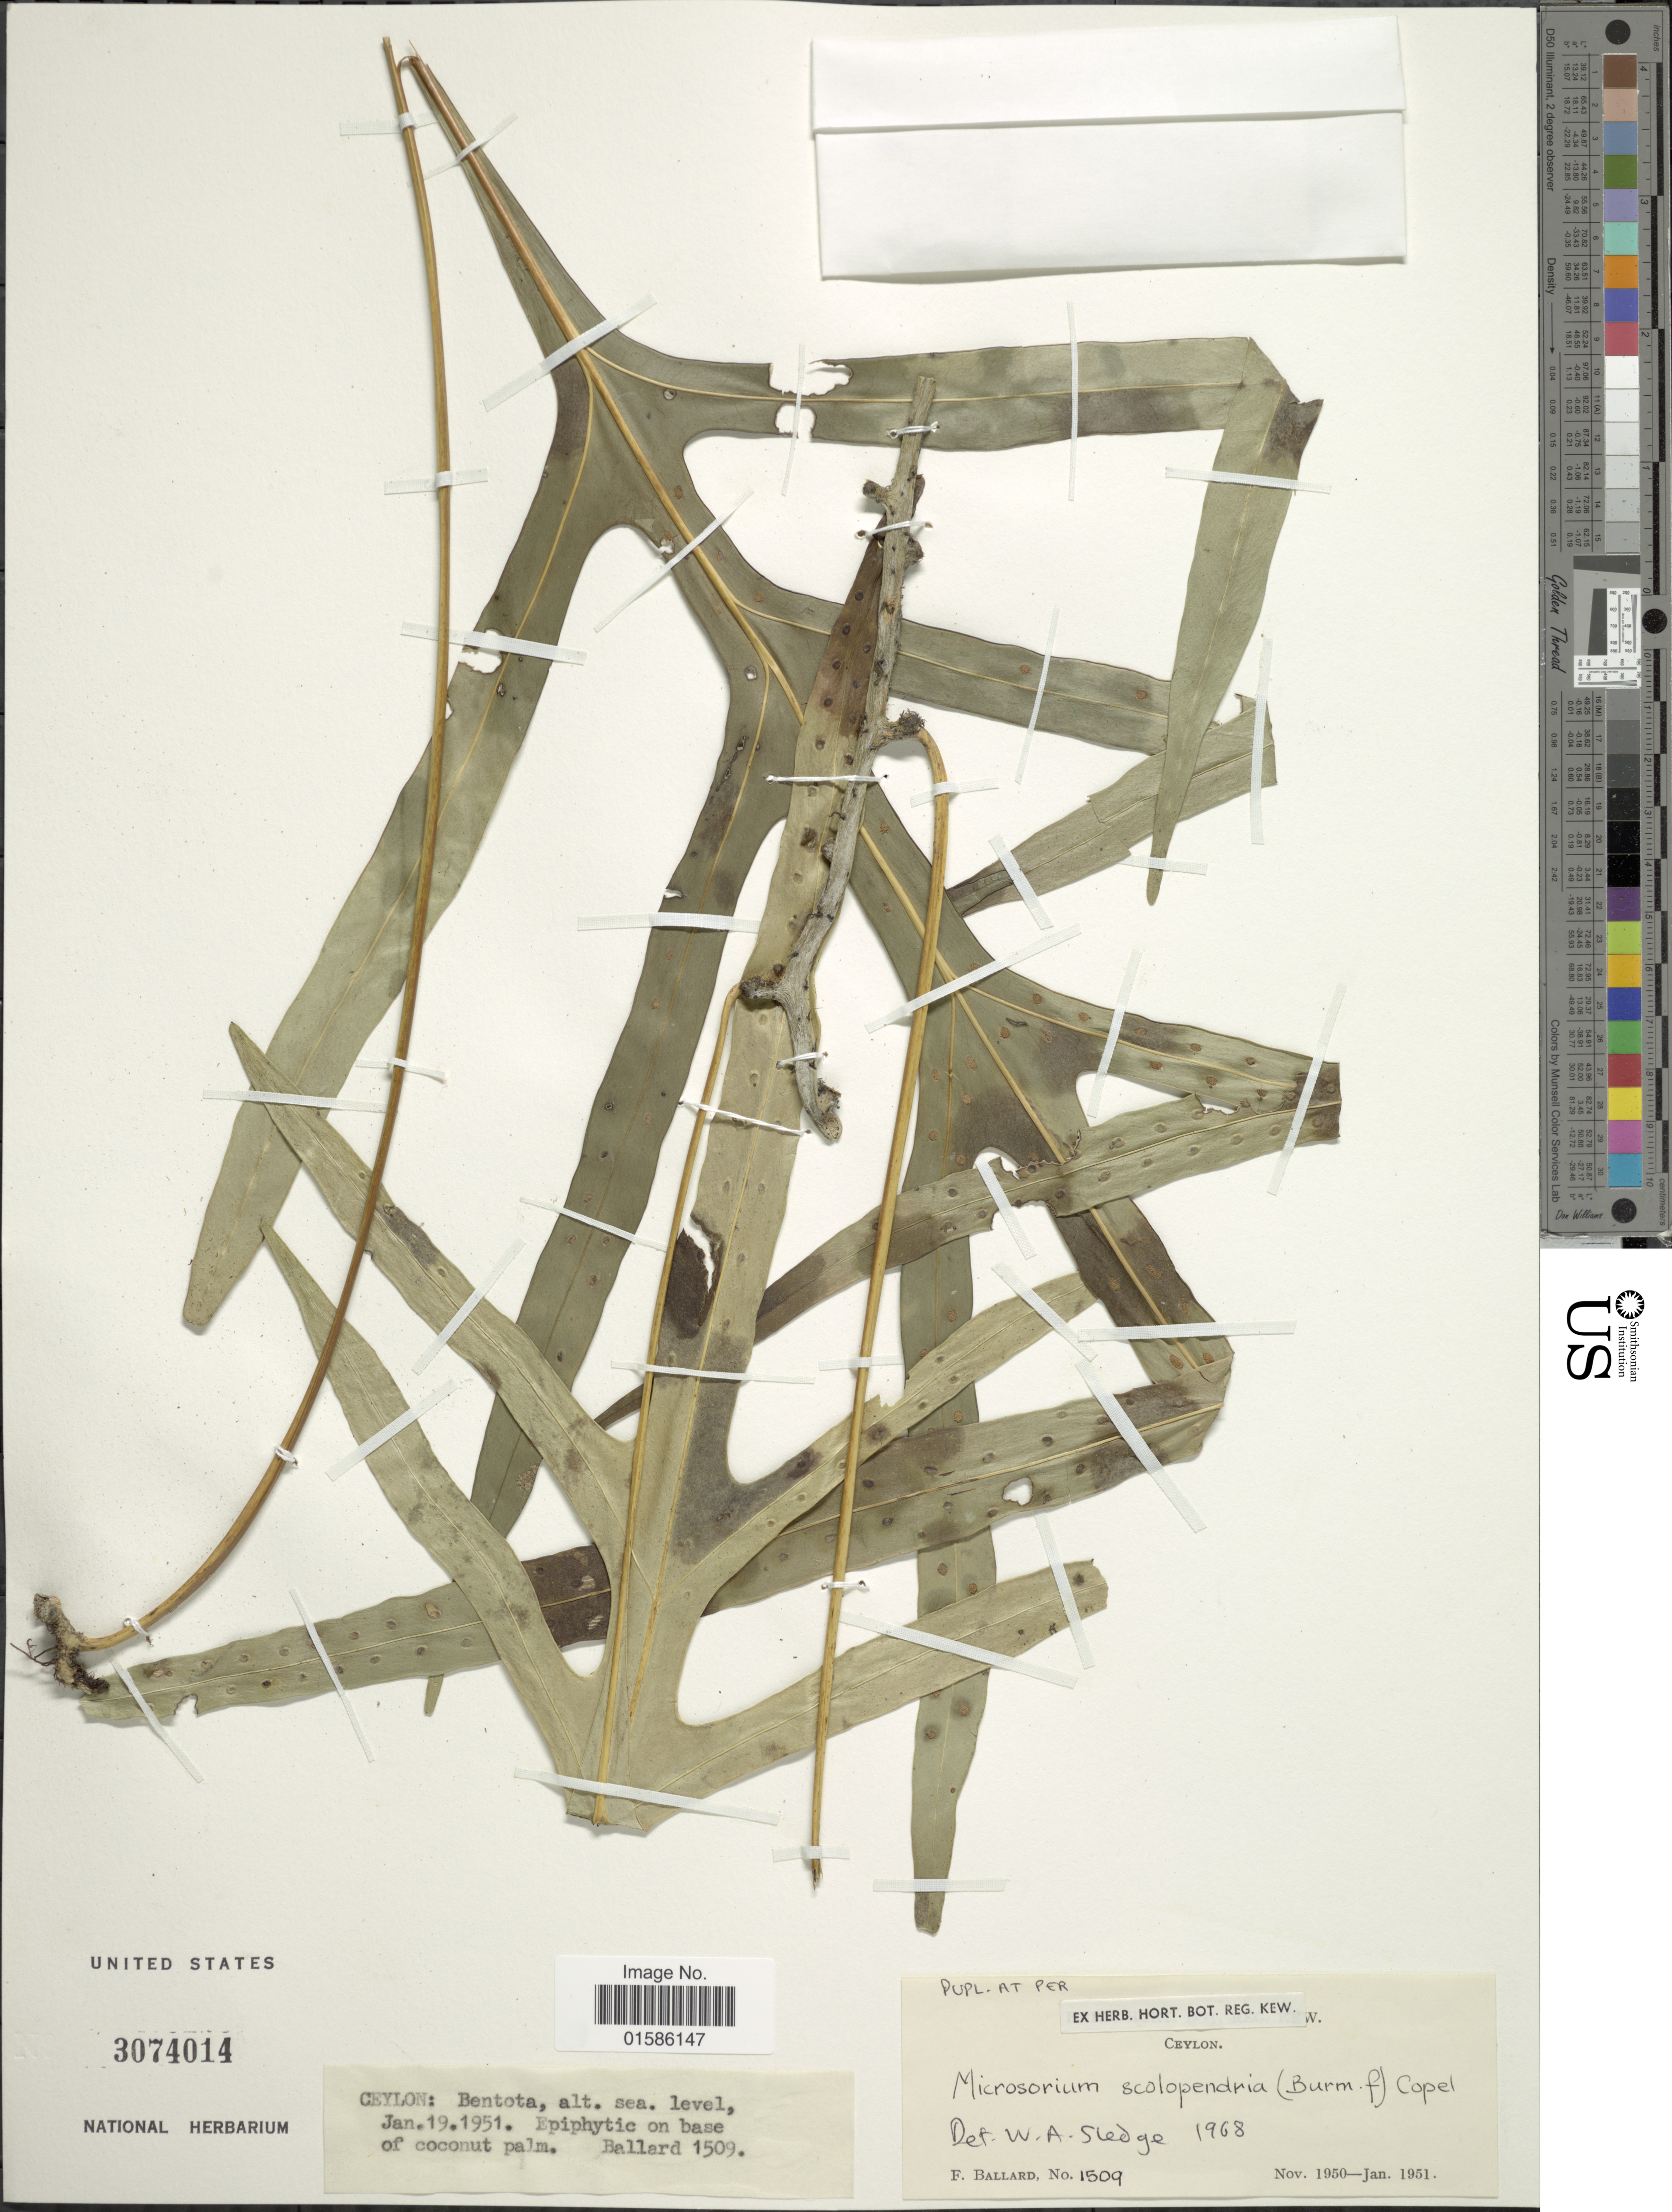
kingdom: Plantae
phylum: Tracheophyta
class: Polypodiopsida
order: Polypodiales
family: Polypodiaceae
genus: Microsorum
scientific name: Microsorum scolopendria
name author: (Burm. f.) Copel.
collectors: F. Ballard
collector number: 1509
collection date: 1951-01-19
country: Sri Lanka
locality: Ceylon: Bentota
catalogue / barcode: US 3074014